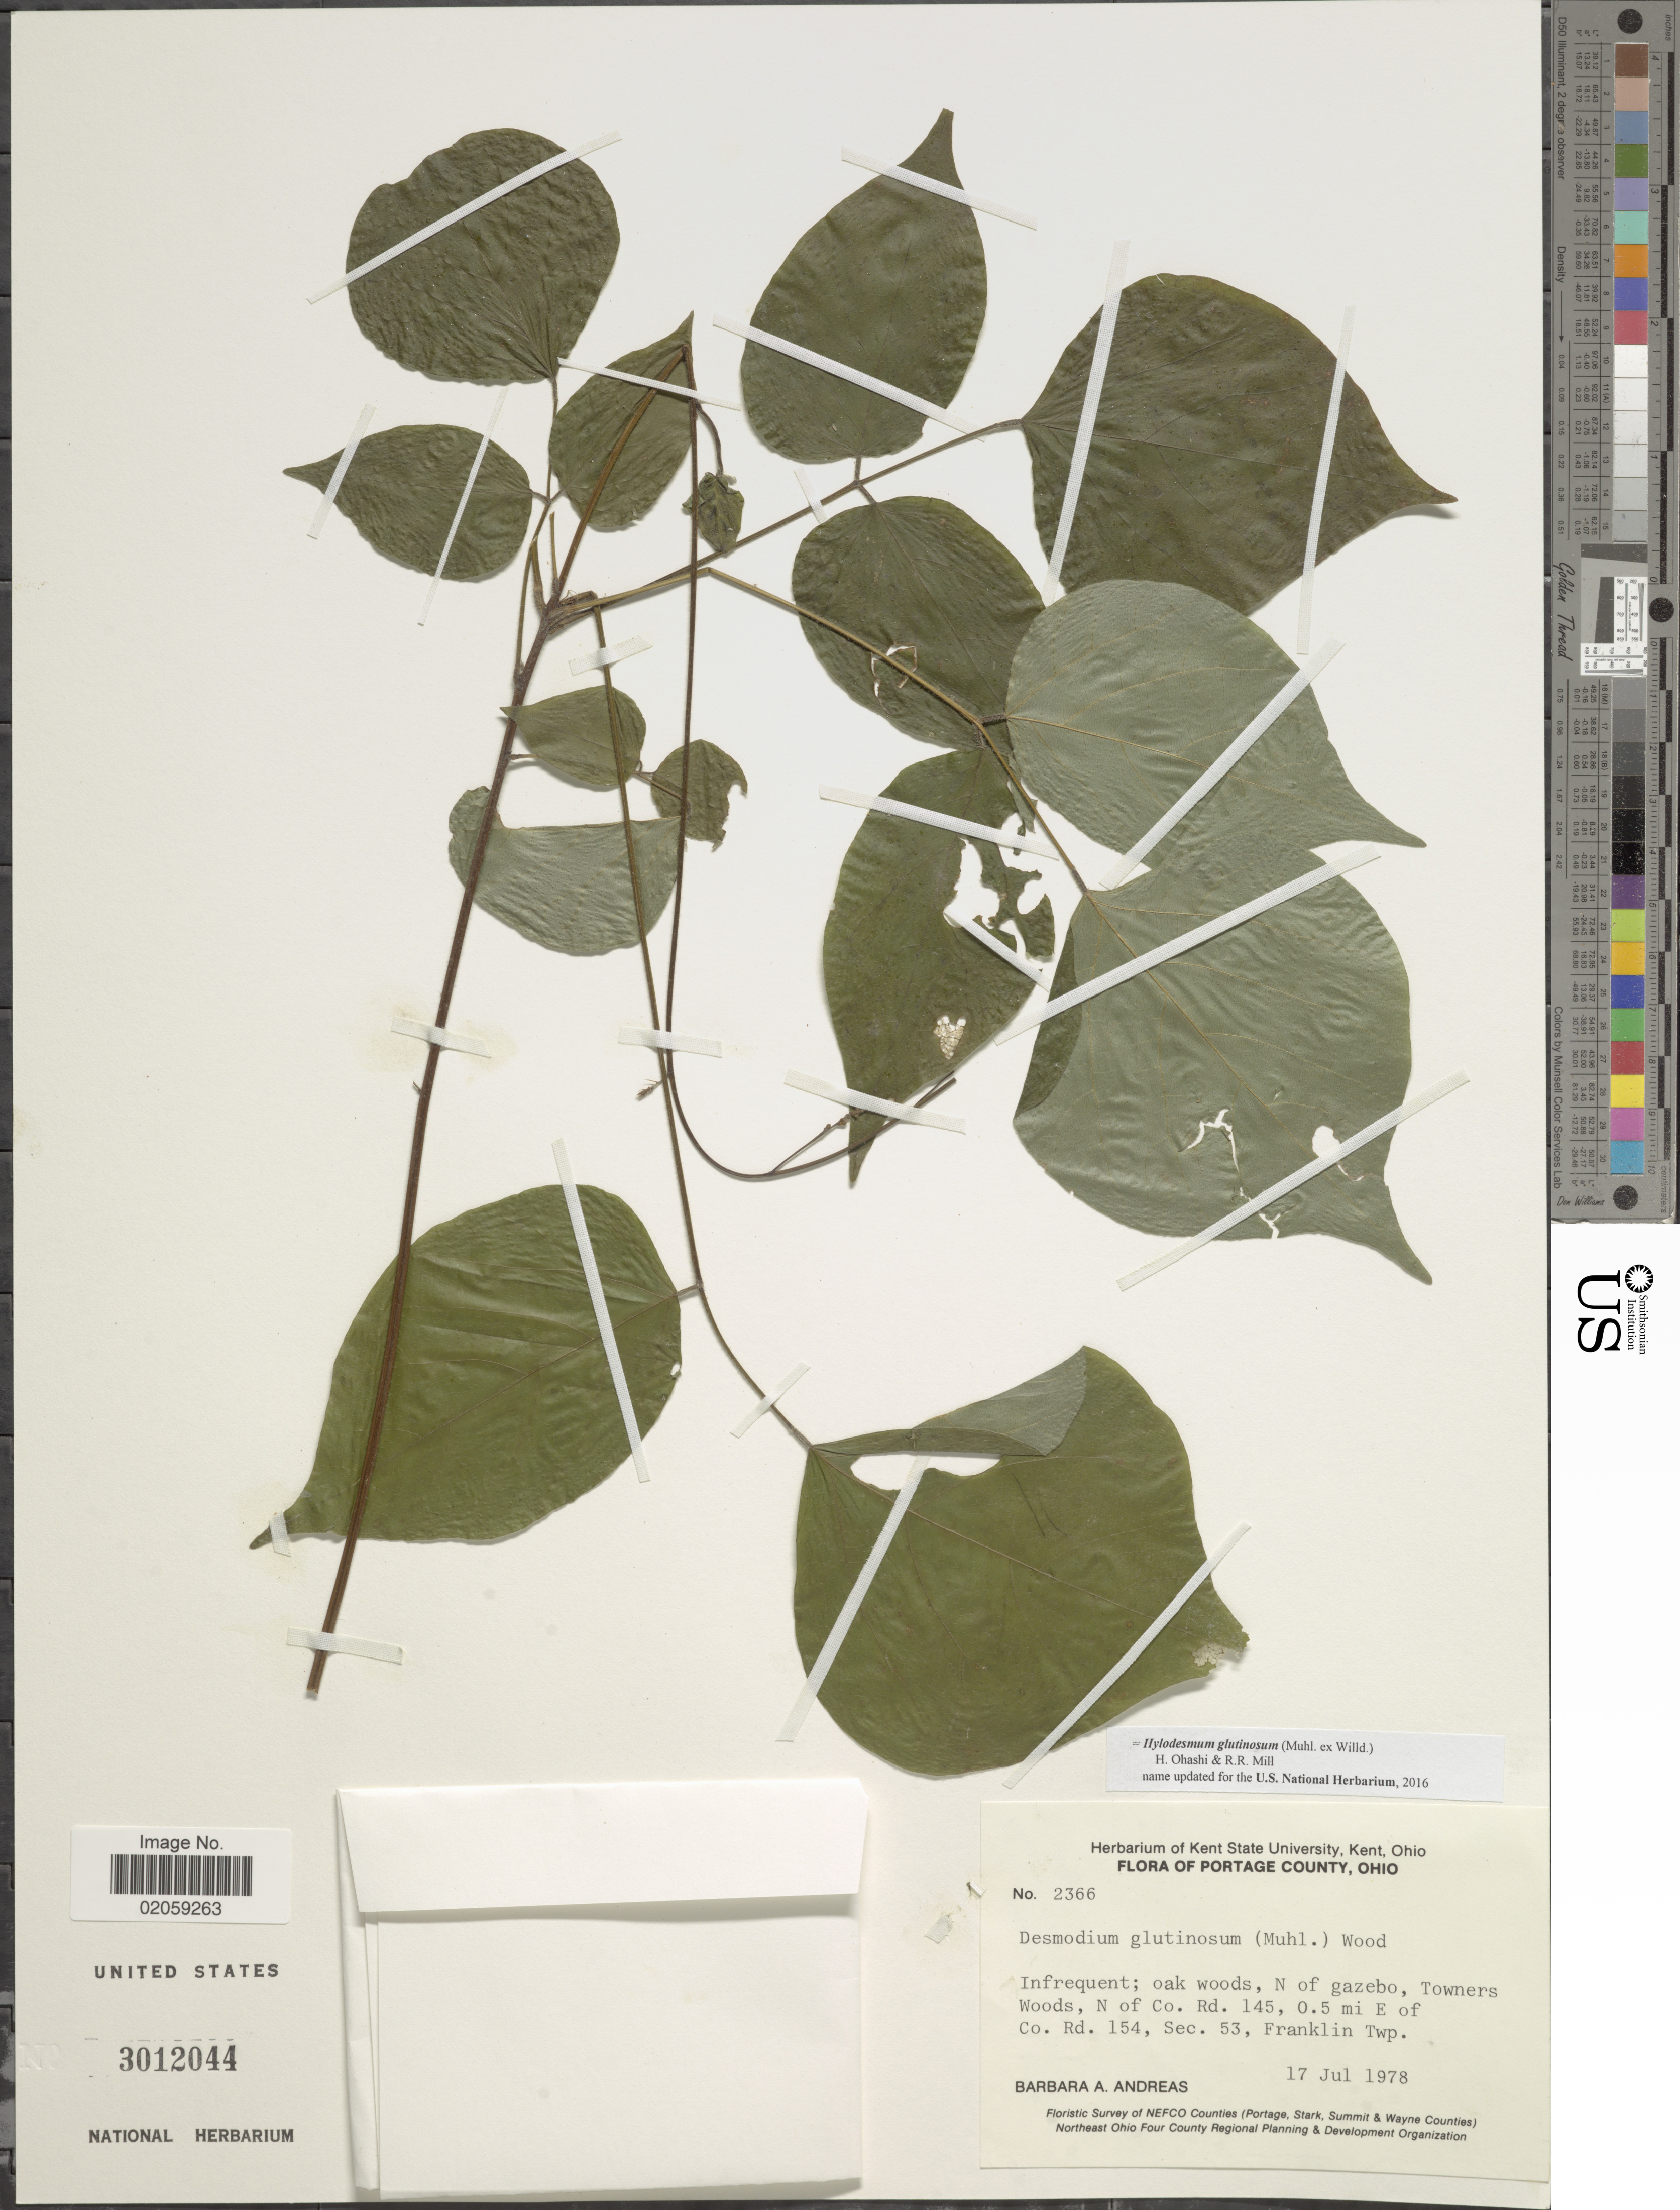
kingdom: Plantae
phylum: Tracheophyta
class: Magnoliopsida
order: Fabales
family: Fabaceae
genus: Hylodesmum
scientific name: Hylodesmum glutinosum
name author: (Muhl. ex Willd.) H. Ohashi & R.R. Mill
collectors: B. A. Andreas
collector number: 2366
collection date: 1978-07-17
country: United States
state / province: Ohio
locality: Portage County, N of gazebo, Towners Woods, N of Co. Rd. 145, 0.5 mi E of Co. Rd. 154, Sec 53, Franklin Twp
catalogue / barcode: US 3012044